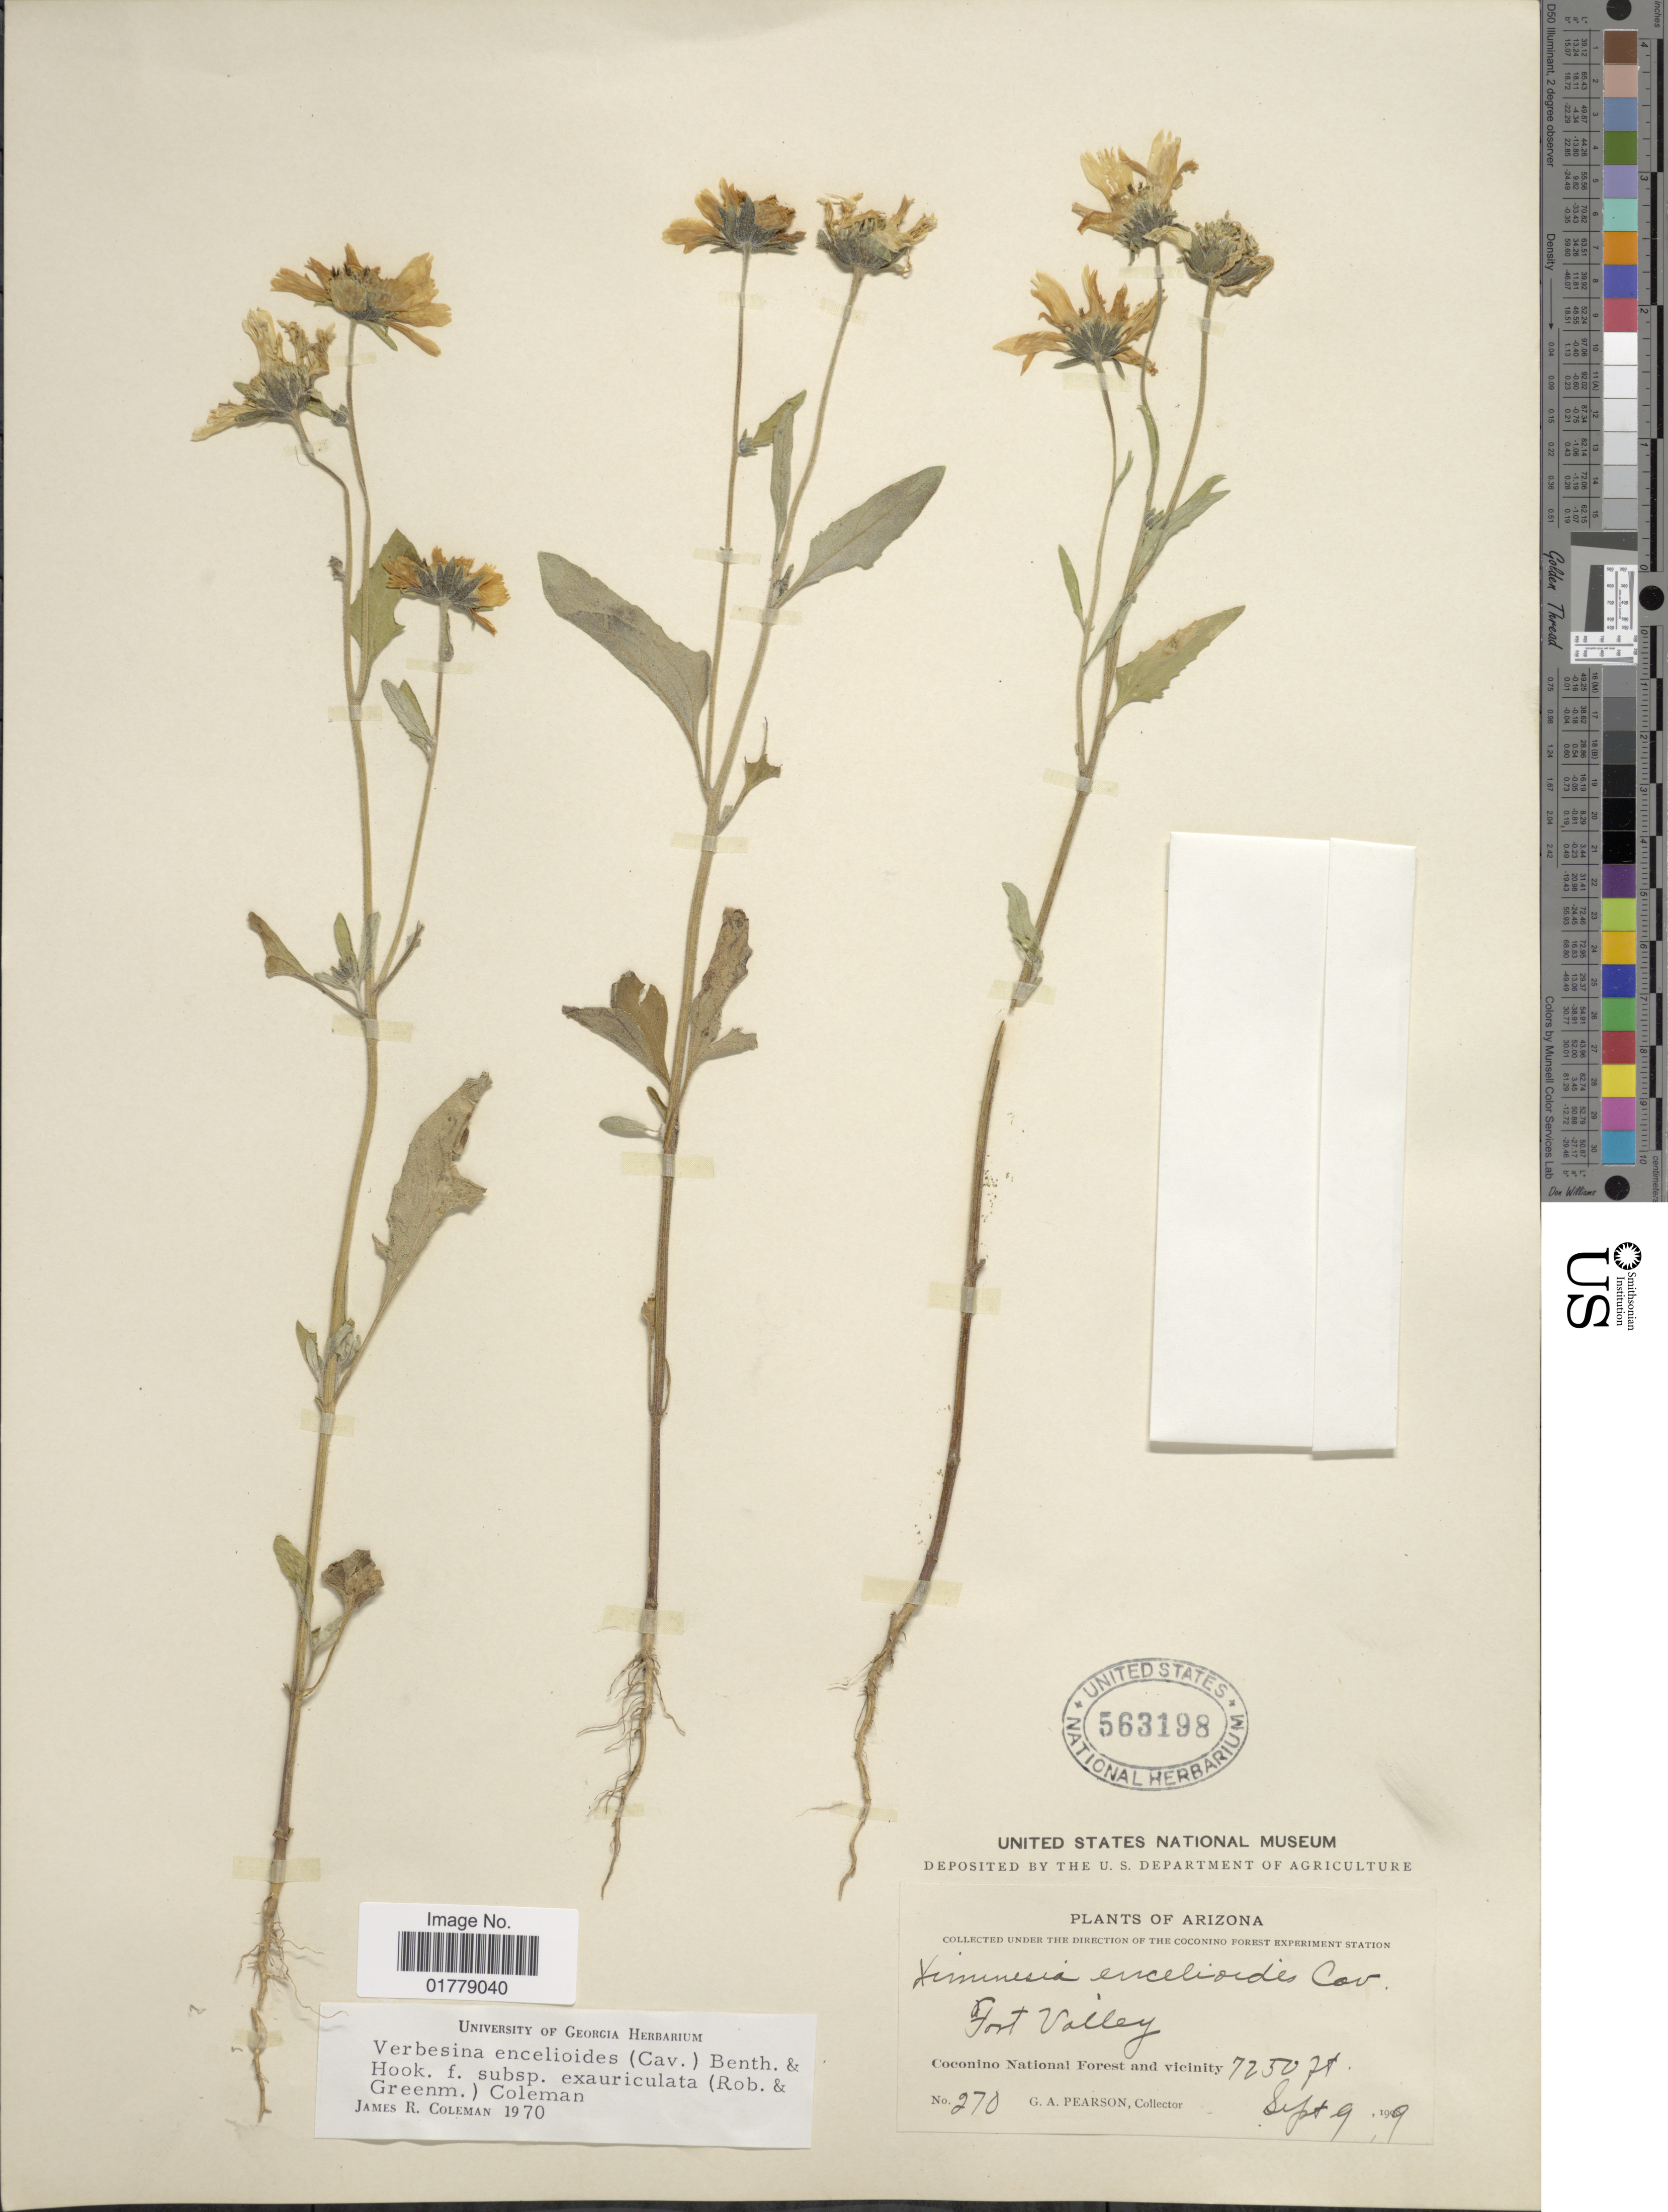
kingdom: Plantae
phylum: Tracheophyta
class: Magnoliopsida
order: Asterales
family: Asteraceae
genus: Verbesina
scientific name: Verbesina encelioides var. cana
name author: (B.L. Rob.) Greenm.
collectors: G. A. Pearson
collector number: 270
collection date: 1909-09-09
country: United States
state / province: Arizona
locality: Fort Valley. Coconino National Forest and vicinity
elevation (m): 2210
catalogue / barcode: US 563198